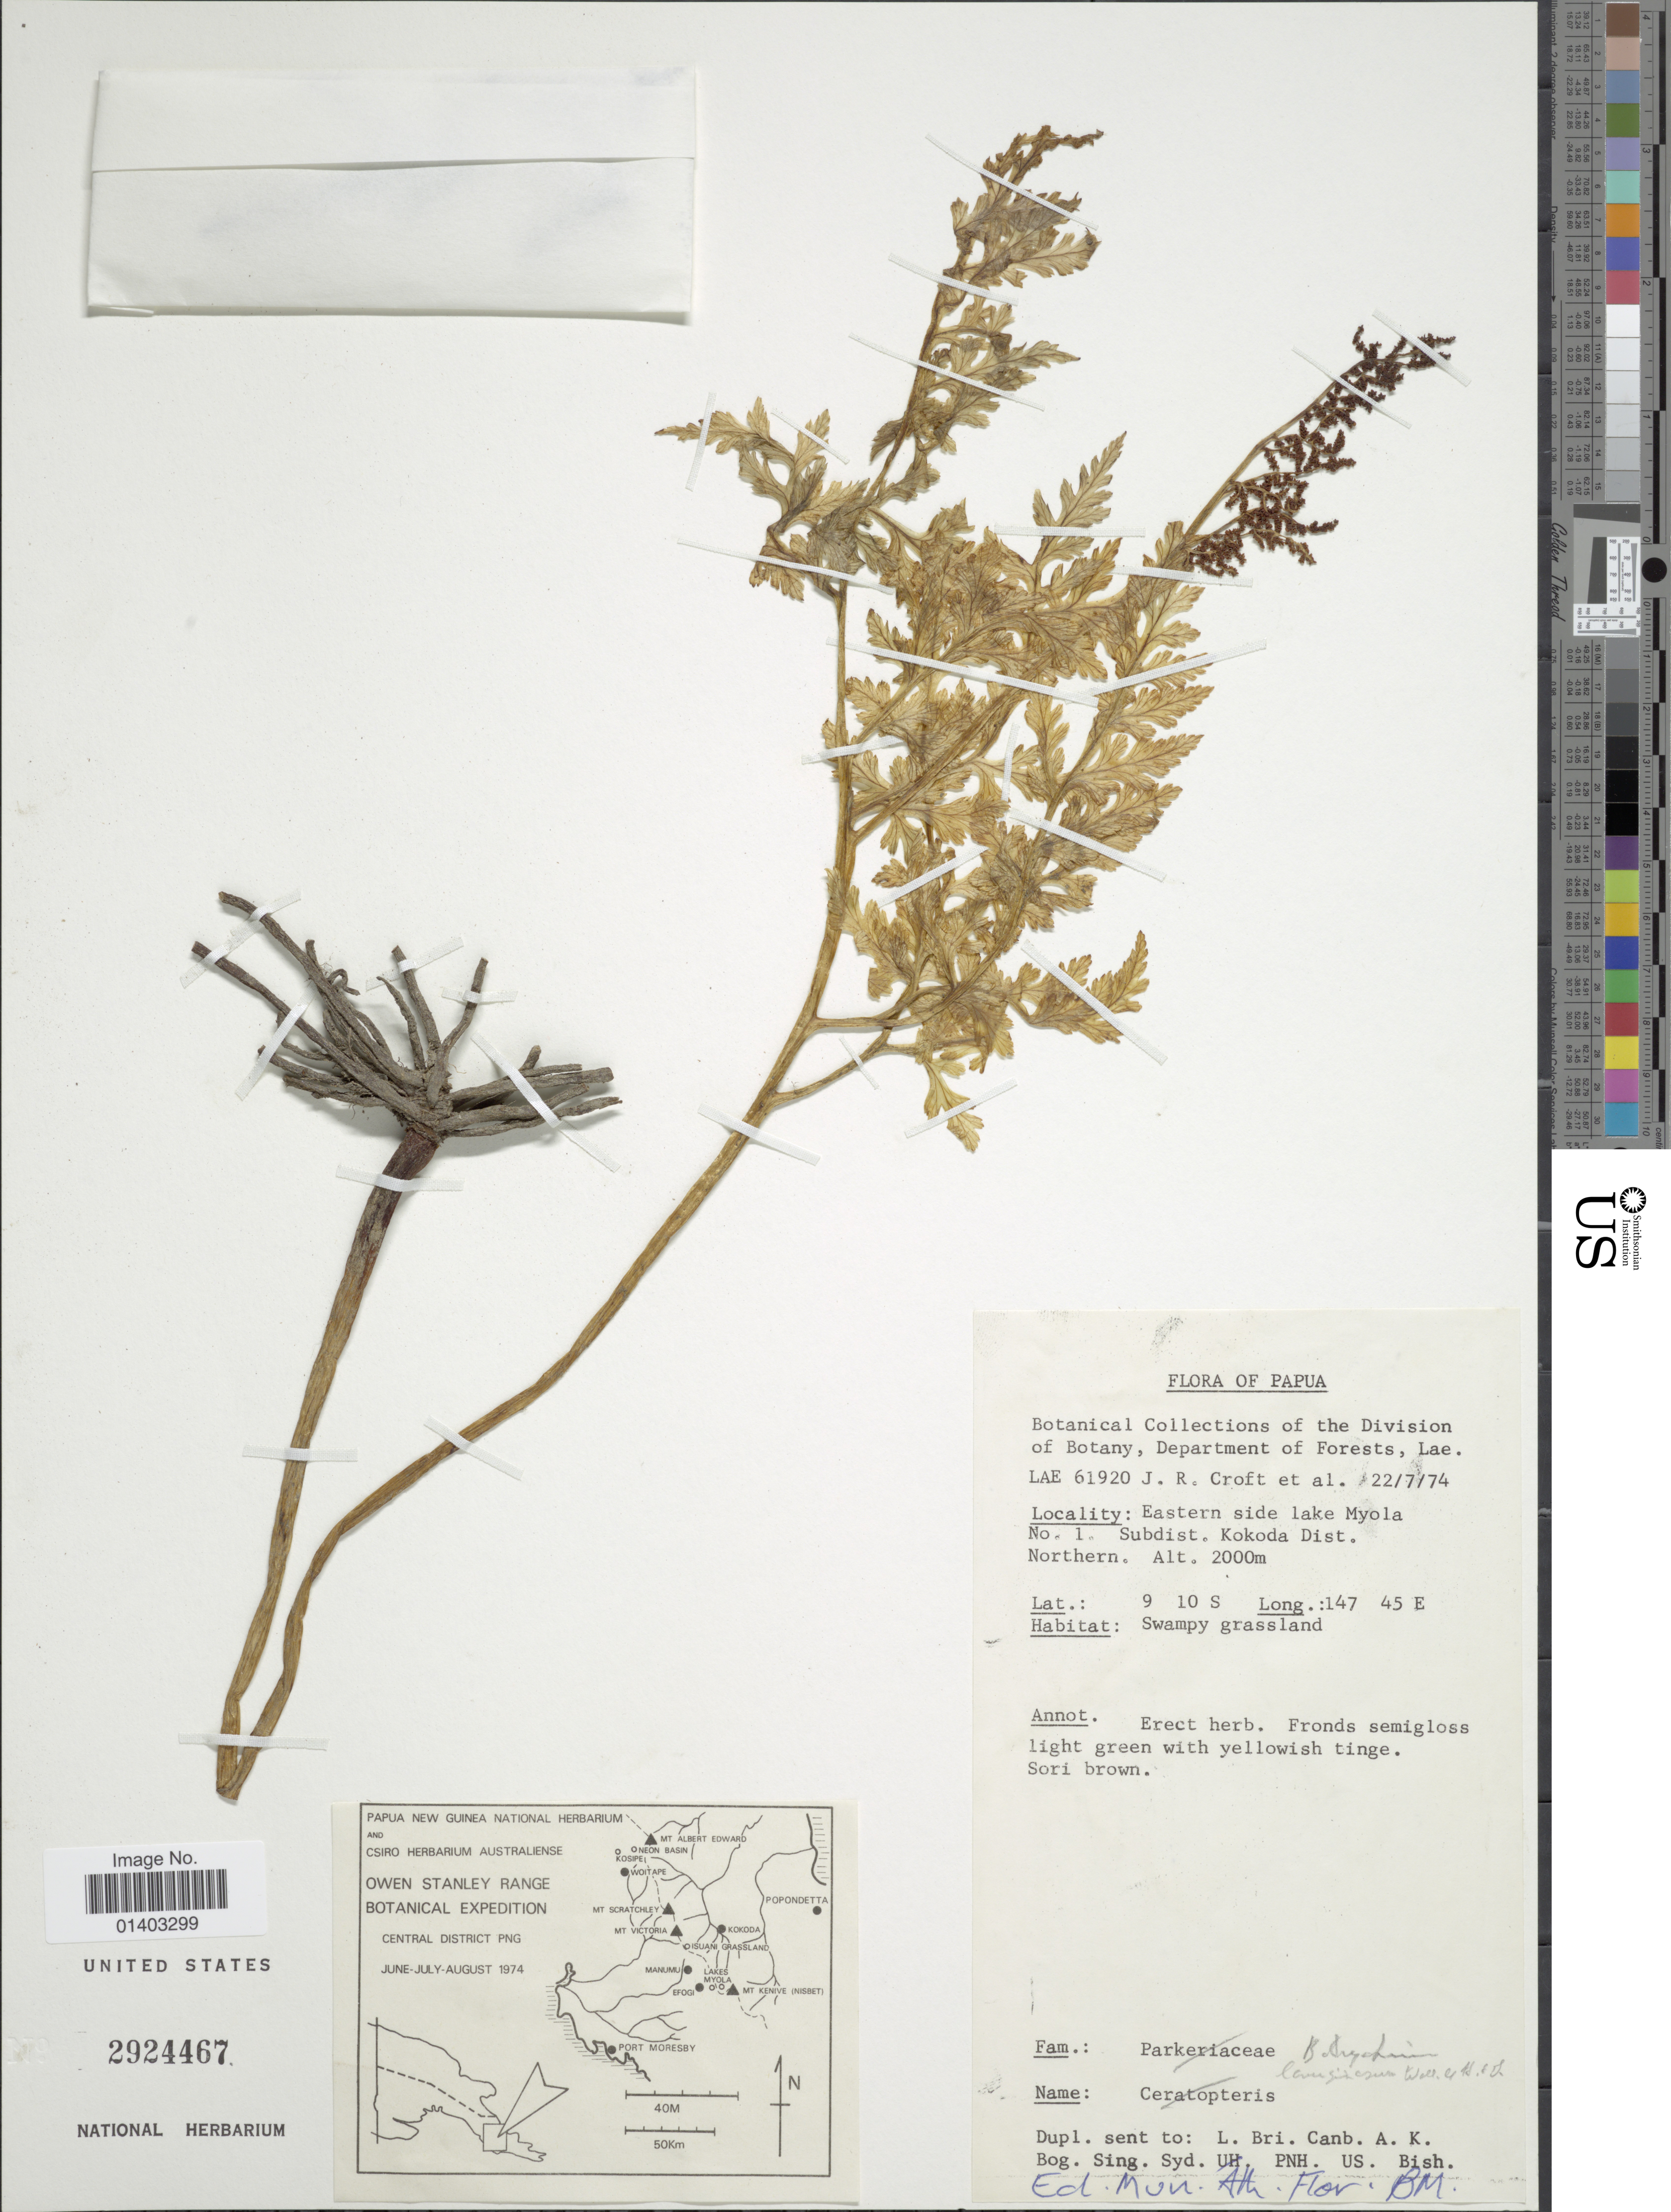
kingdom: Plantae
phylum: Tracheophyta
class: Polypodiopsida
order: Ophioglossales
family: Ophioglossaceae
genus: Botrychium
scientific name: Botrychium lanuginosum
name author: Wall. ex Hook. & Grev.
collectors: J. R. Croft & et al.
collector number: LAE 61920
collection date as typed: Transcribed d/m/y: 22/7/74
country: Papua New Guinea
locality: Eastern side lake Myola No. 1 Subdist. Kokoda Dist. Northern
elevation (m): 2000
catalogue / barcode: US 2924467